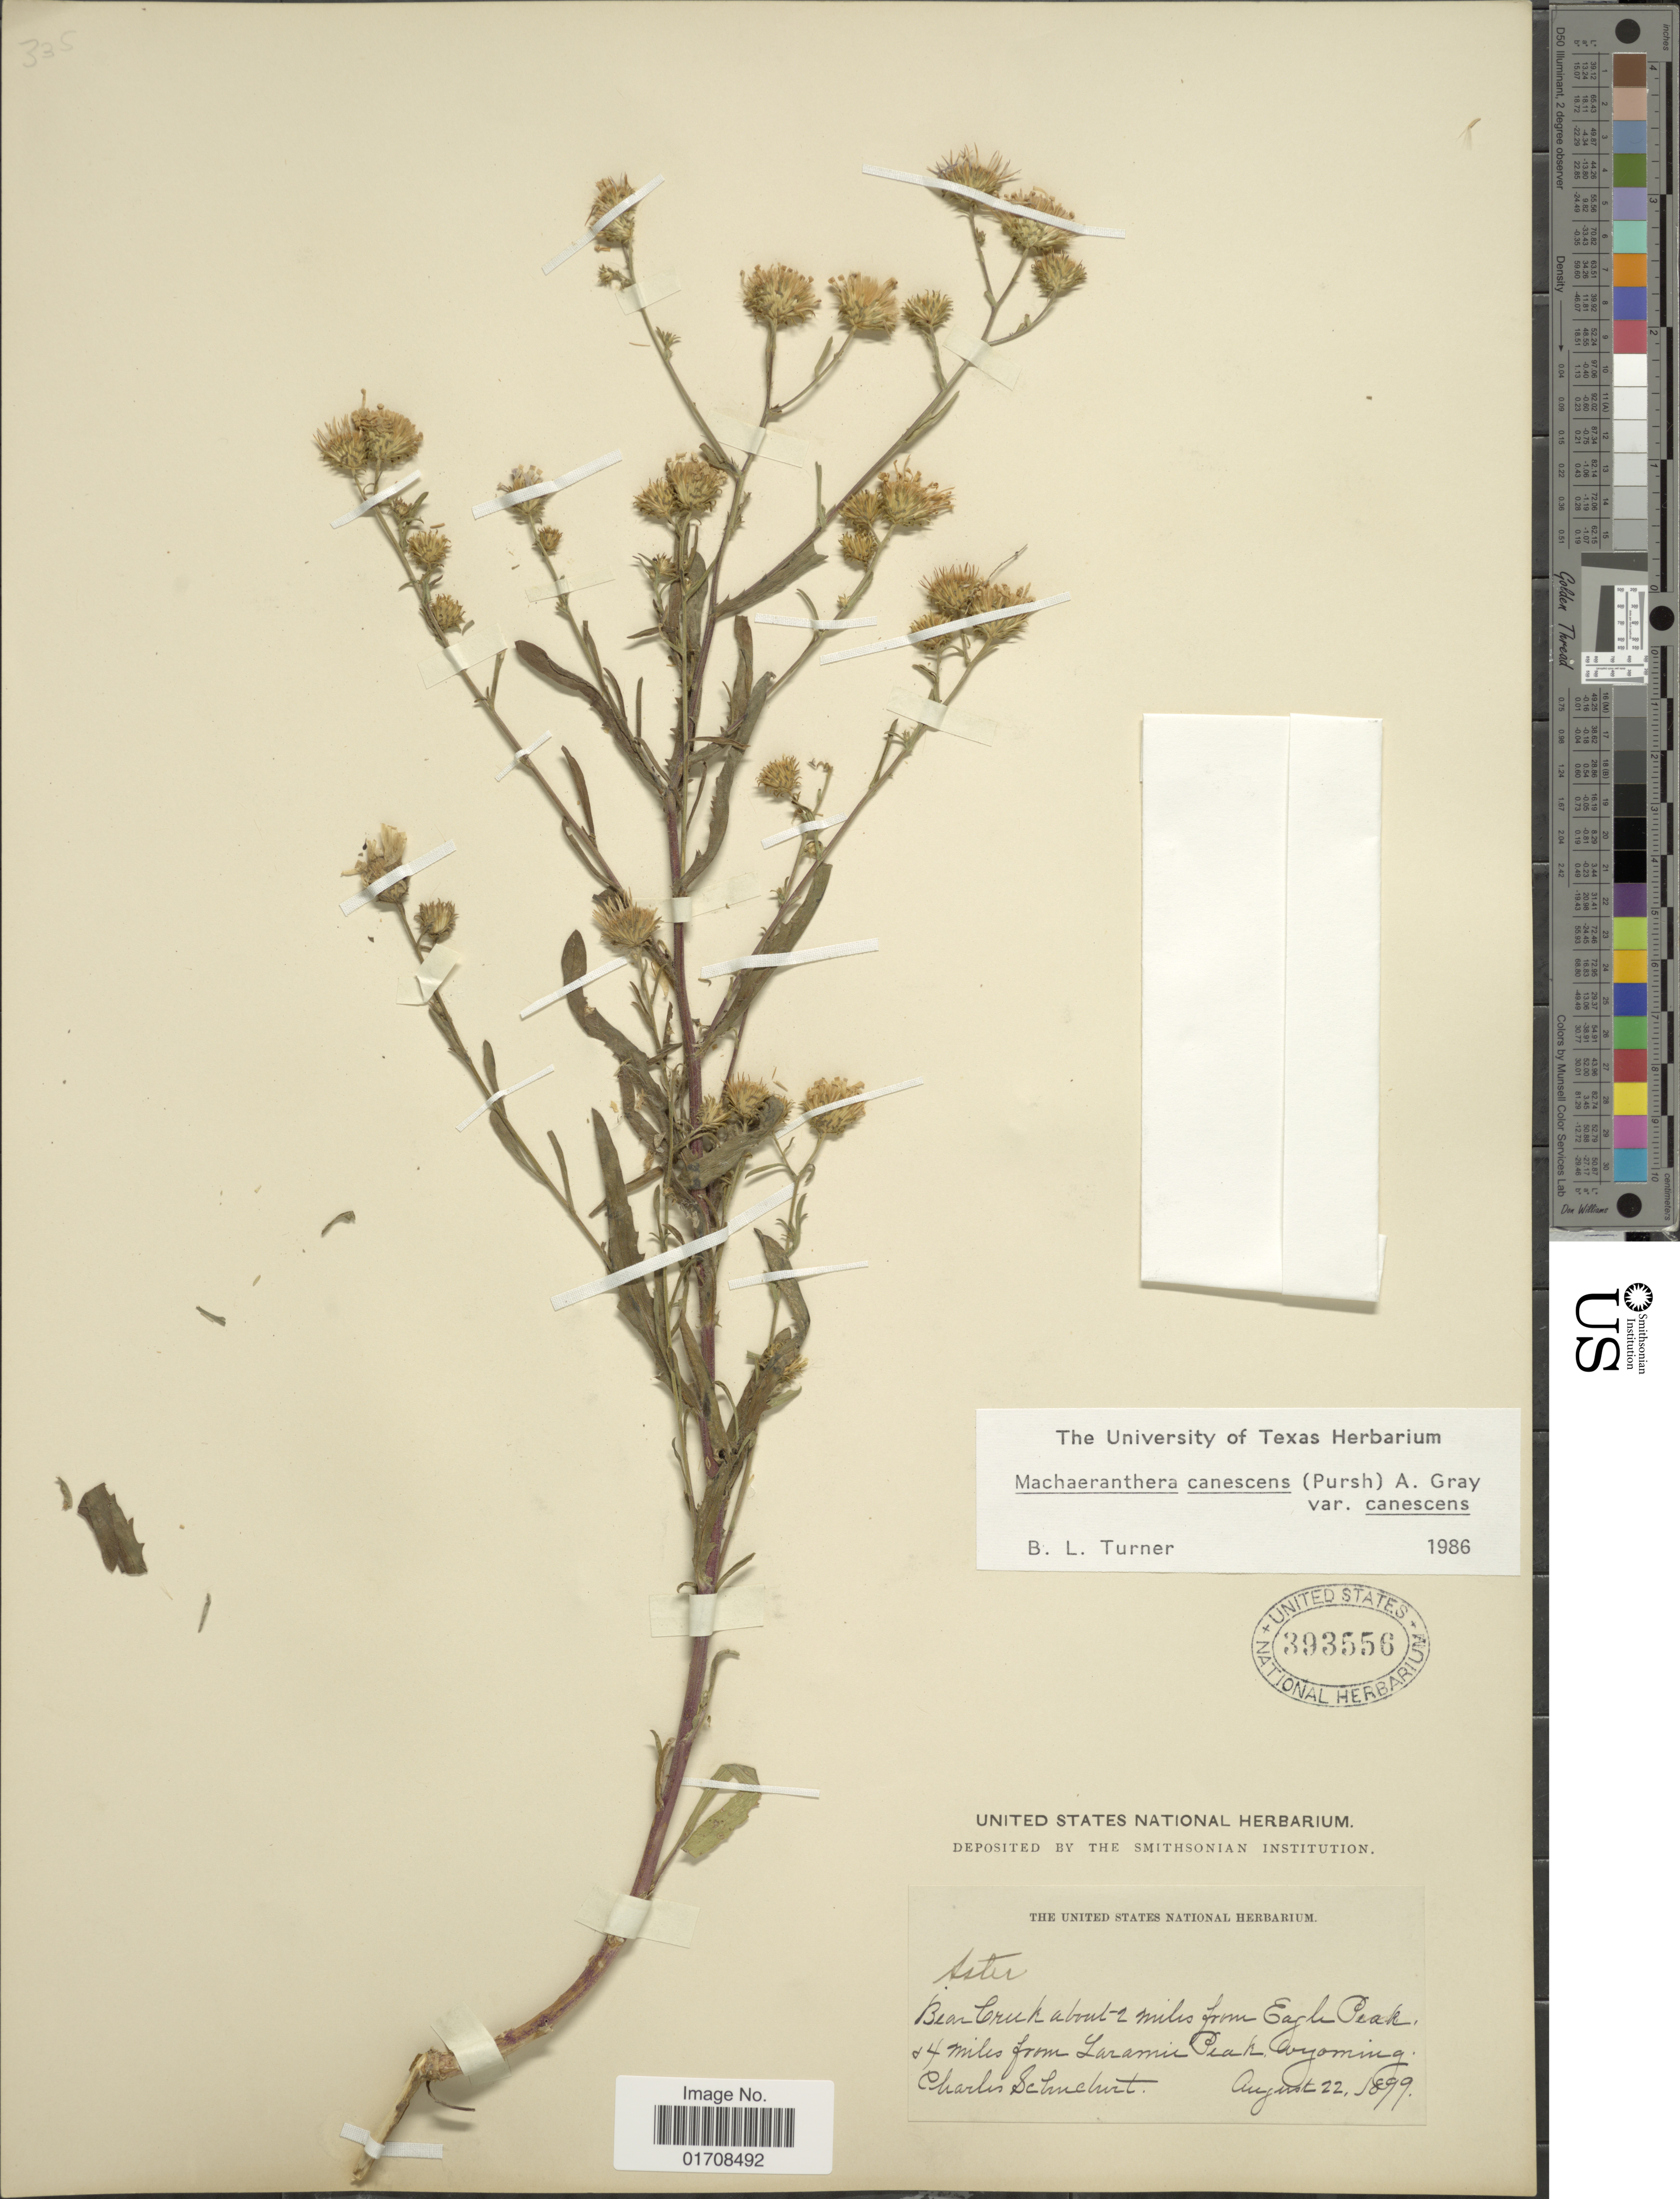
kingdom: Plantae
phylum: Tracheophyta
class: Magnoliopsida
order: Asterales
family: Asteraceae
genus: Machaeranthera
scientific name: Machaeranthera canescens var. canescens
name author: (Pursh) A. Gray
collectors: C. Schuchert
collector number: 335?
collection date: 1899-08-22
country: United States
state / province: Wyoming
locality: Bear Creek about 2 miles from Eagle Peak + 4 miles from Laramie Peak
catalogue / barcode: US 393556